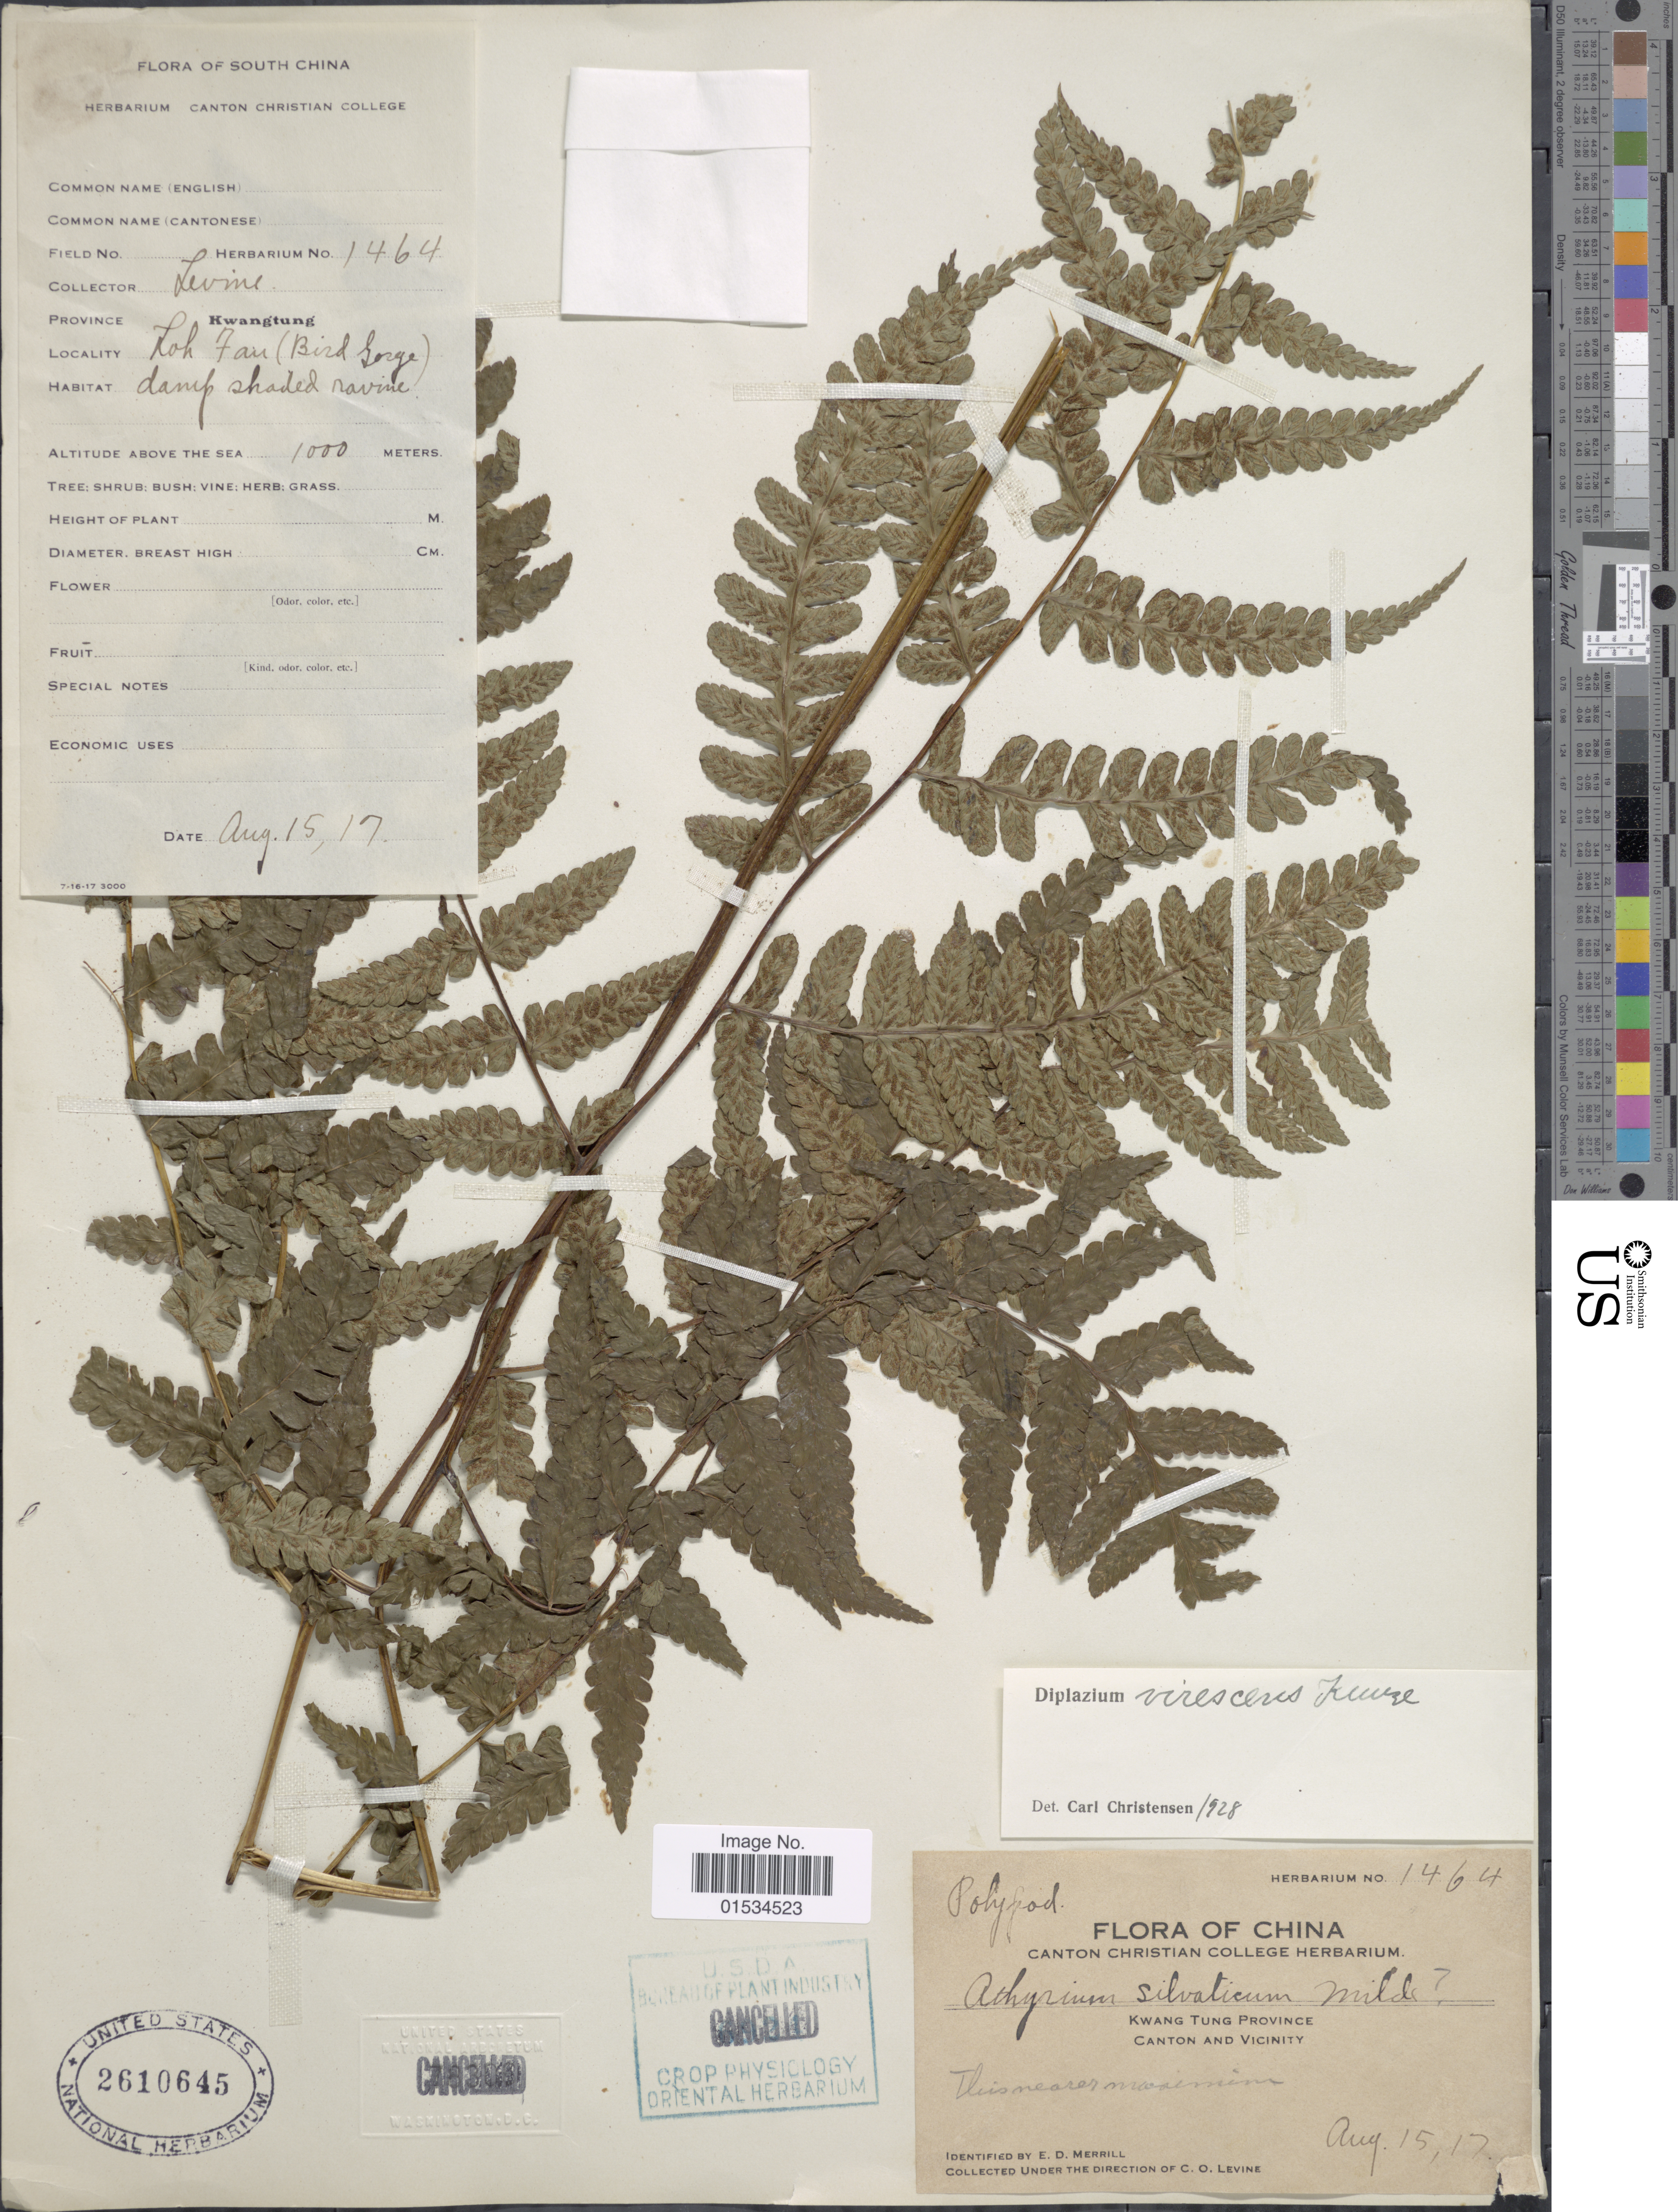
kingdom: Plantae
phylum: Tracheophyta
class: Polypodiopsida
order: Polypodiales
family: Athyriaceae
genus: Diplazium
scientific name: Diplazium virescens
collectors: C. O. Levine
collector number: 1464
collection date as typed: Transcribed d/m/y: 15/8/17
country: China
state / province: Guangdong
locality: Kwang Tung Province, Canton and Vicinity, Loh Fau (Bird Gorge) [interpreted]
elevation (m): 1000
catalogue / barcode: US 2610645